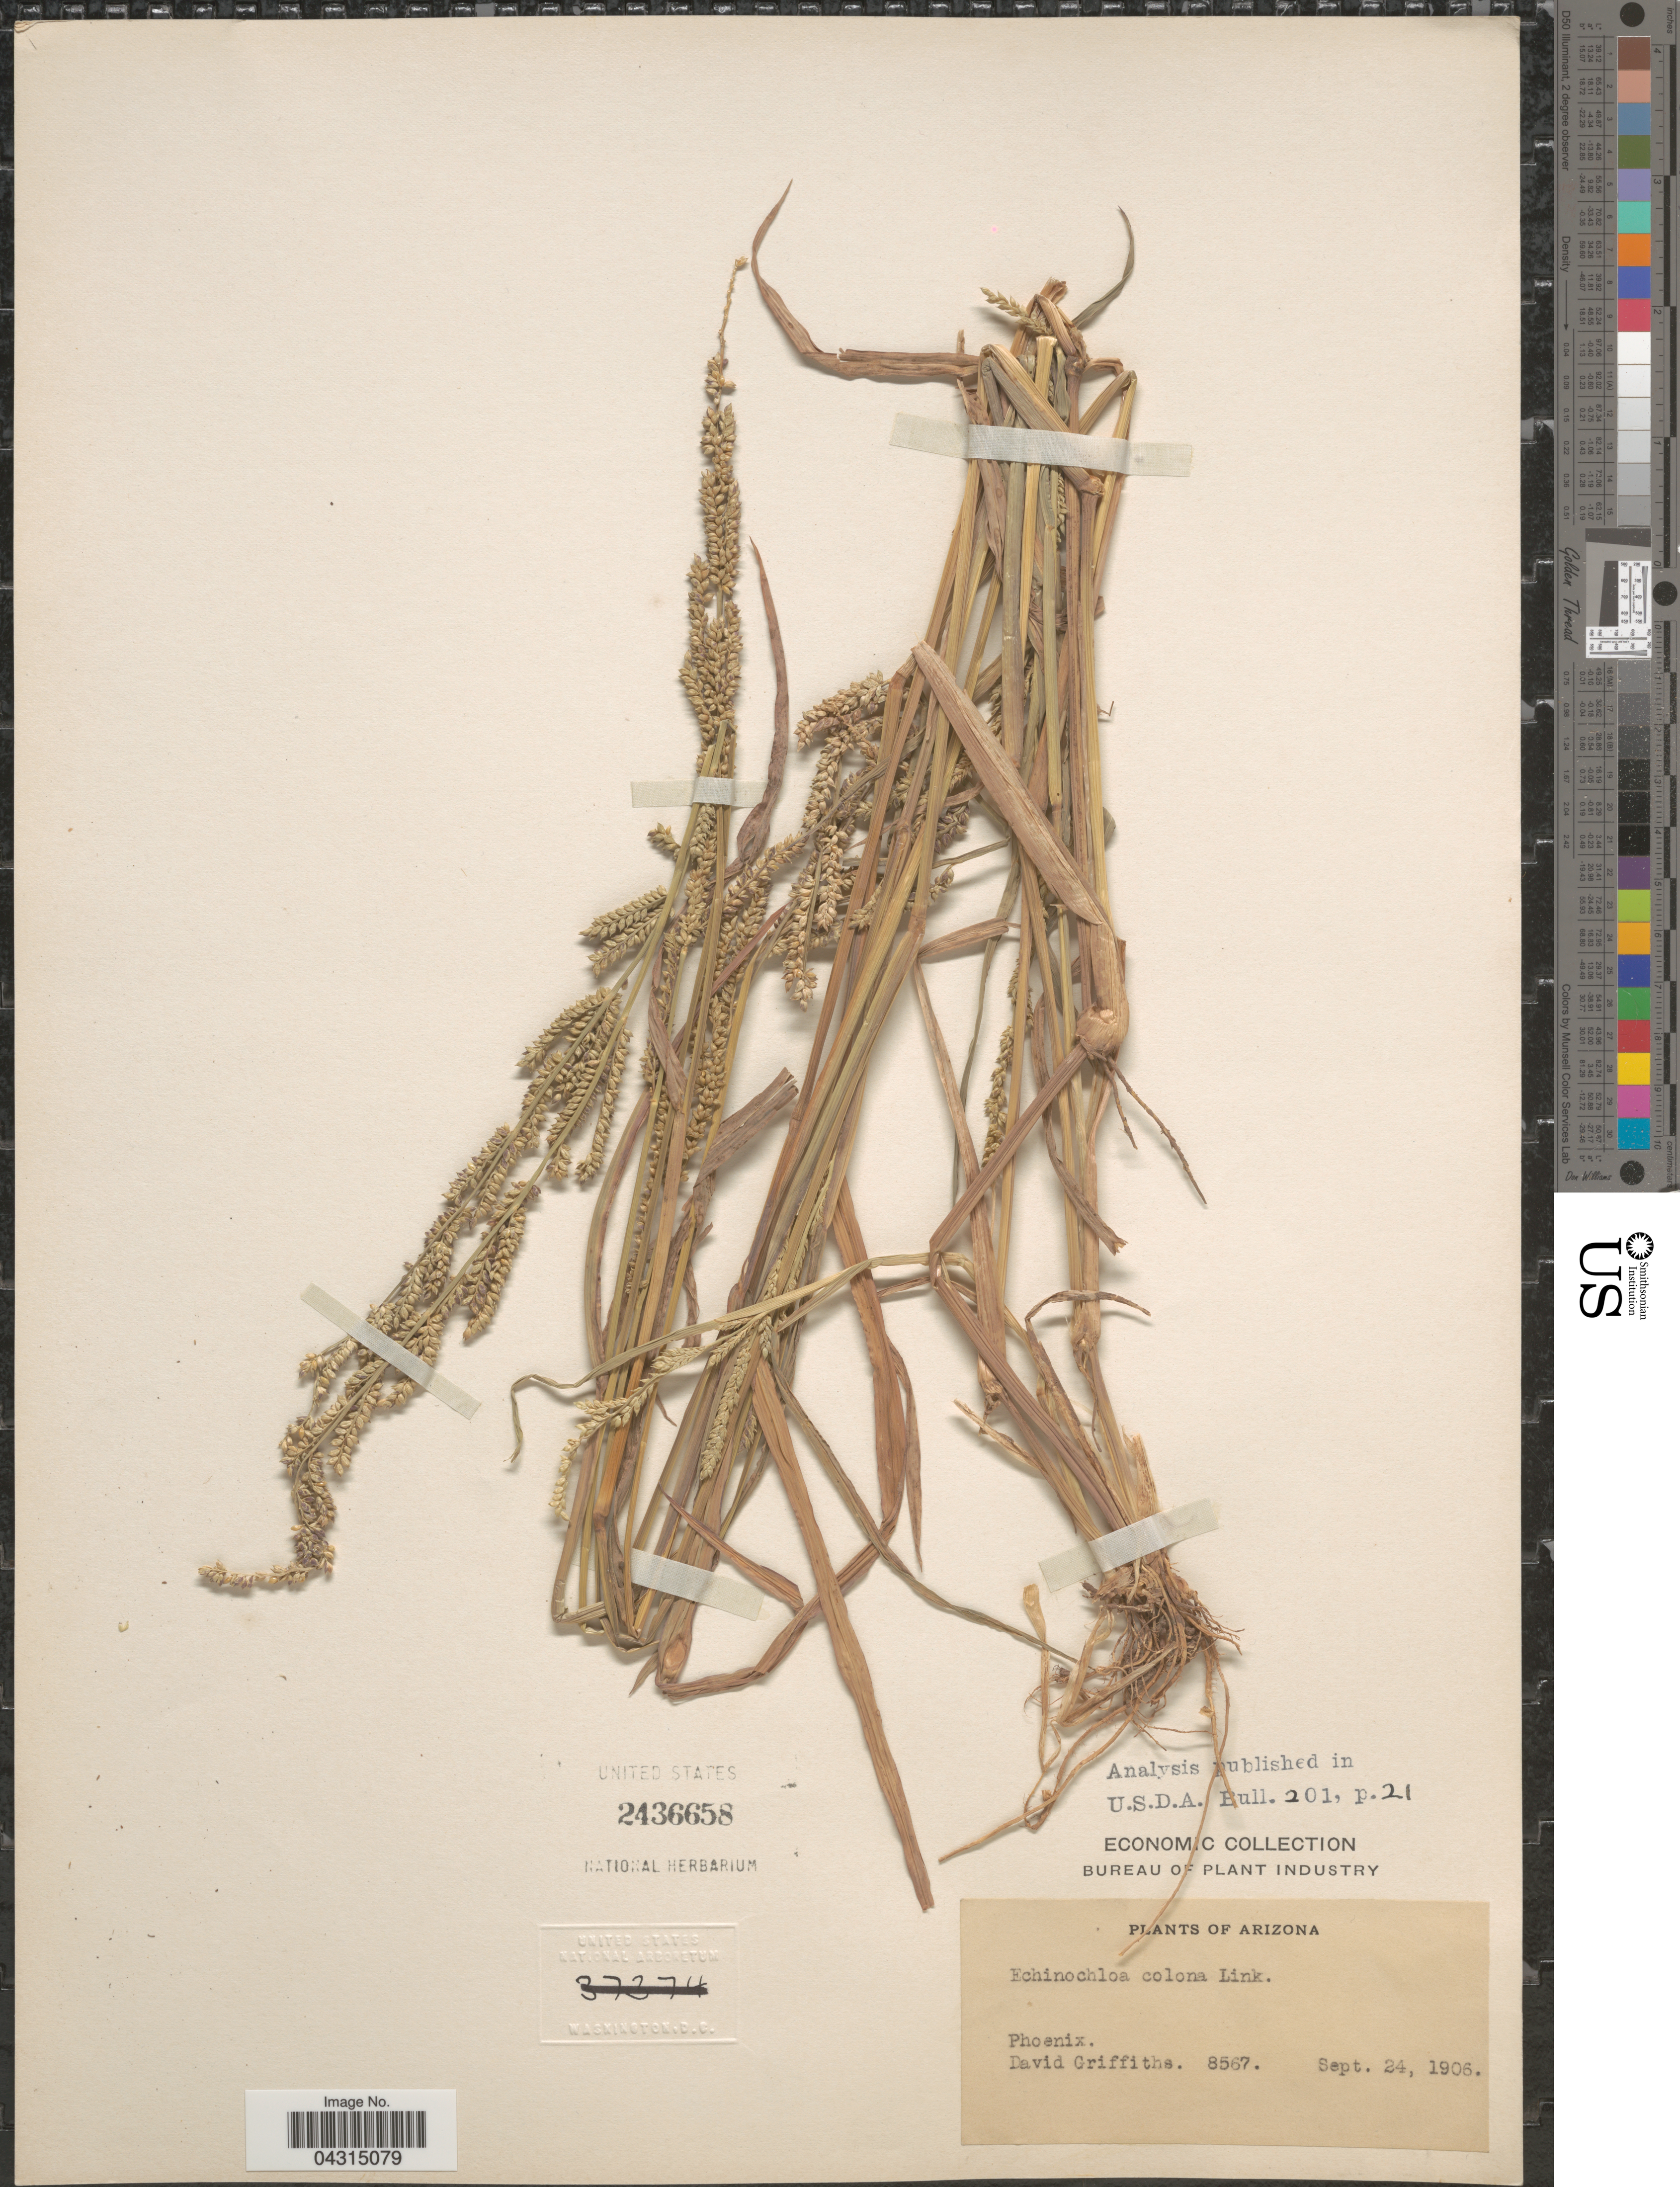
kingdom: Plantae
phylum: Tracheophyta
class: Liliopsida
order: Poales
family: Poaceae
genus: Echinochloa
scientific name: Echinochloa colona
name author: (L.) Link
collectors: D. Griffiths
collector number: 8567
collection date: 1906-09-24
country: United States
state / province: Arizona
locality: Phoenix.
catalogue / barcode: US 2436658